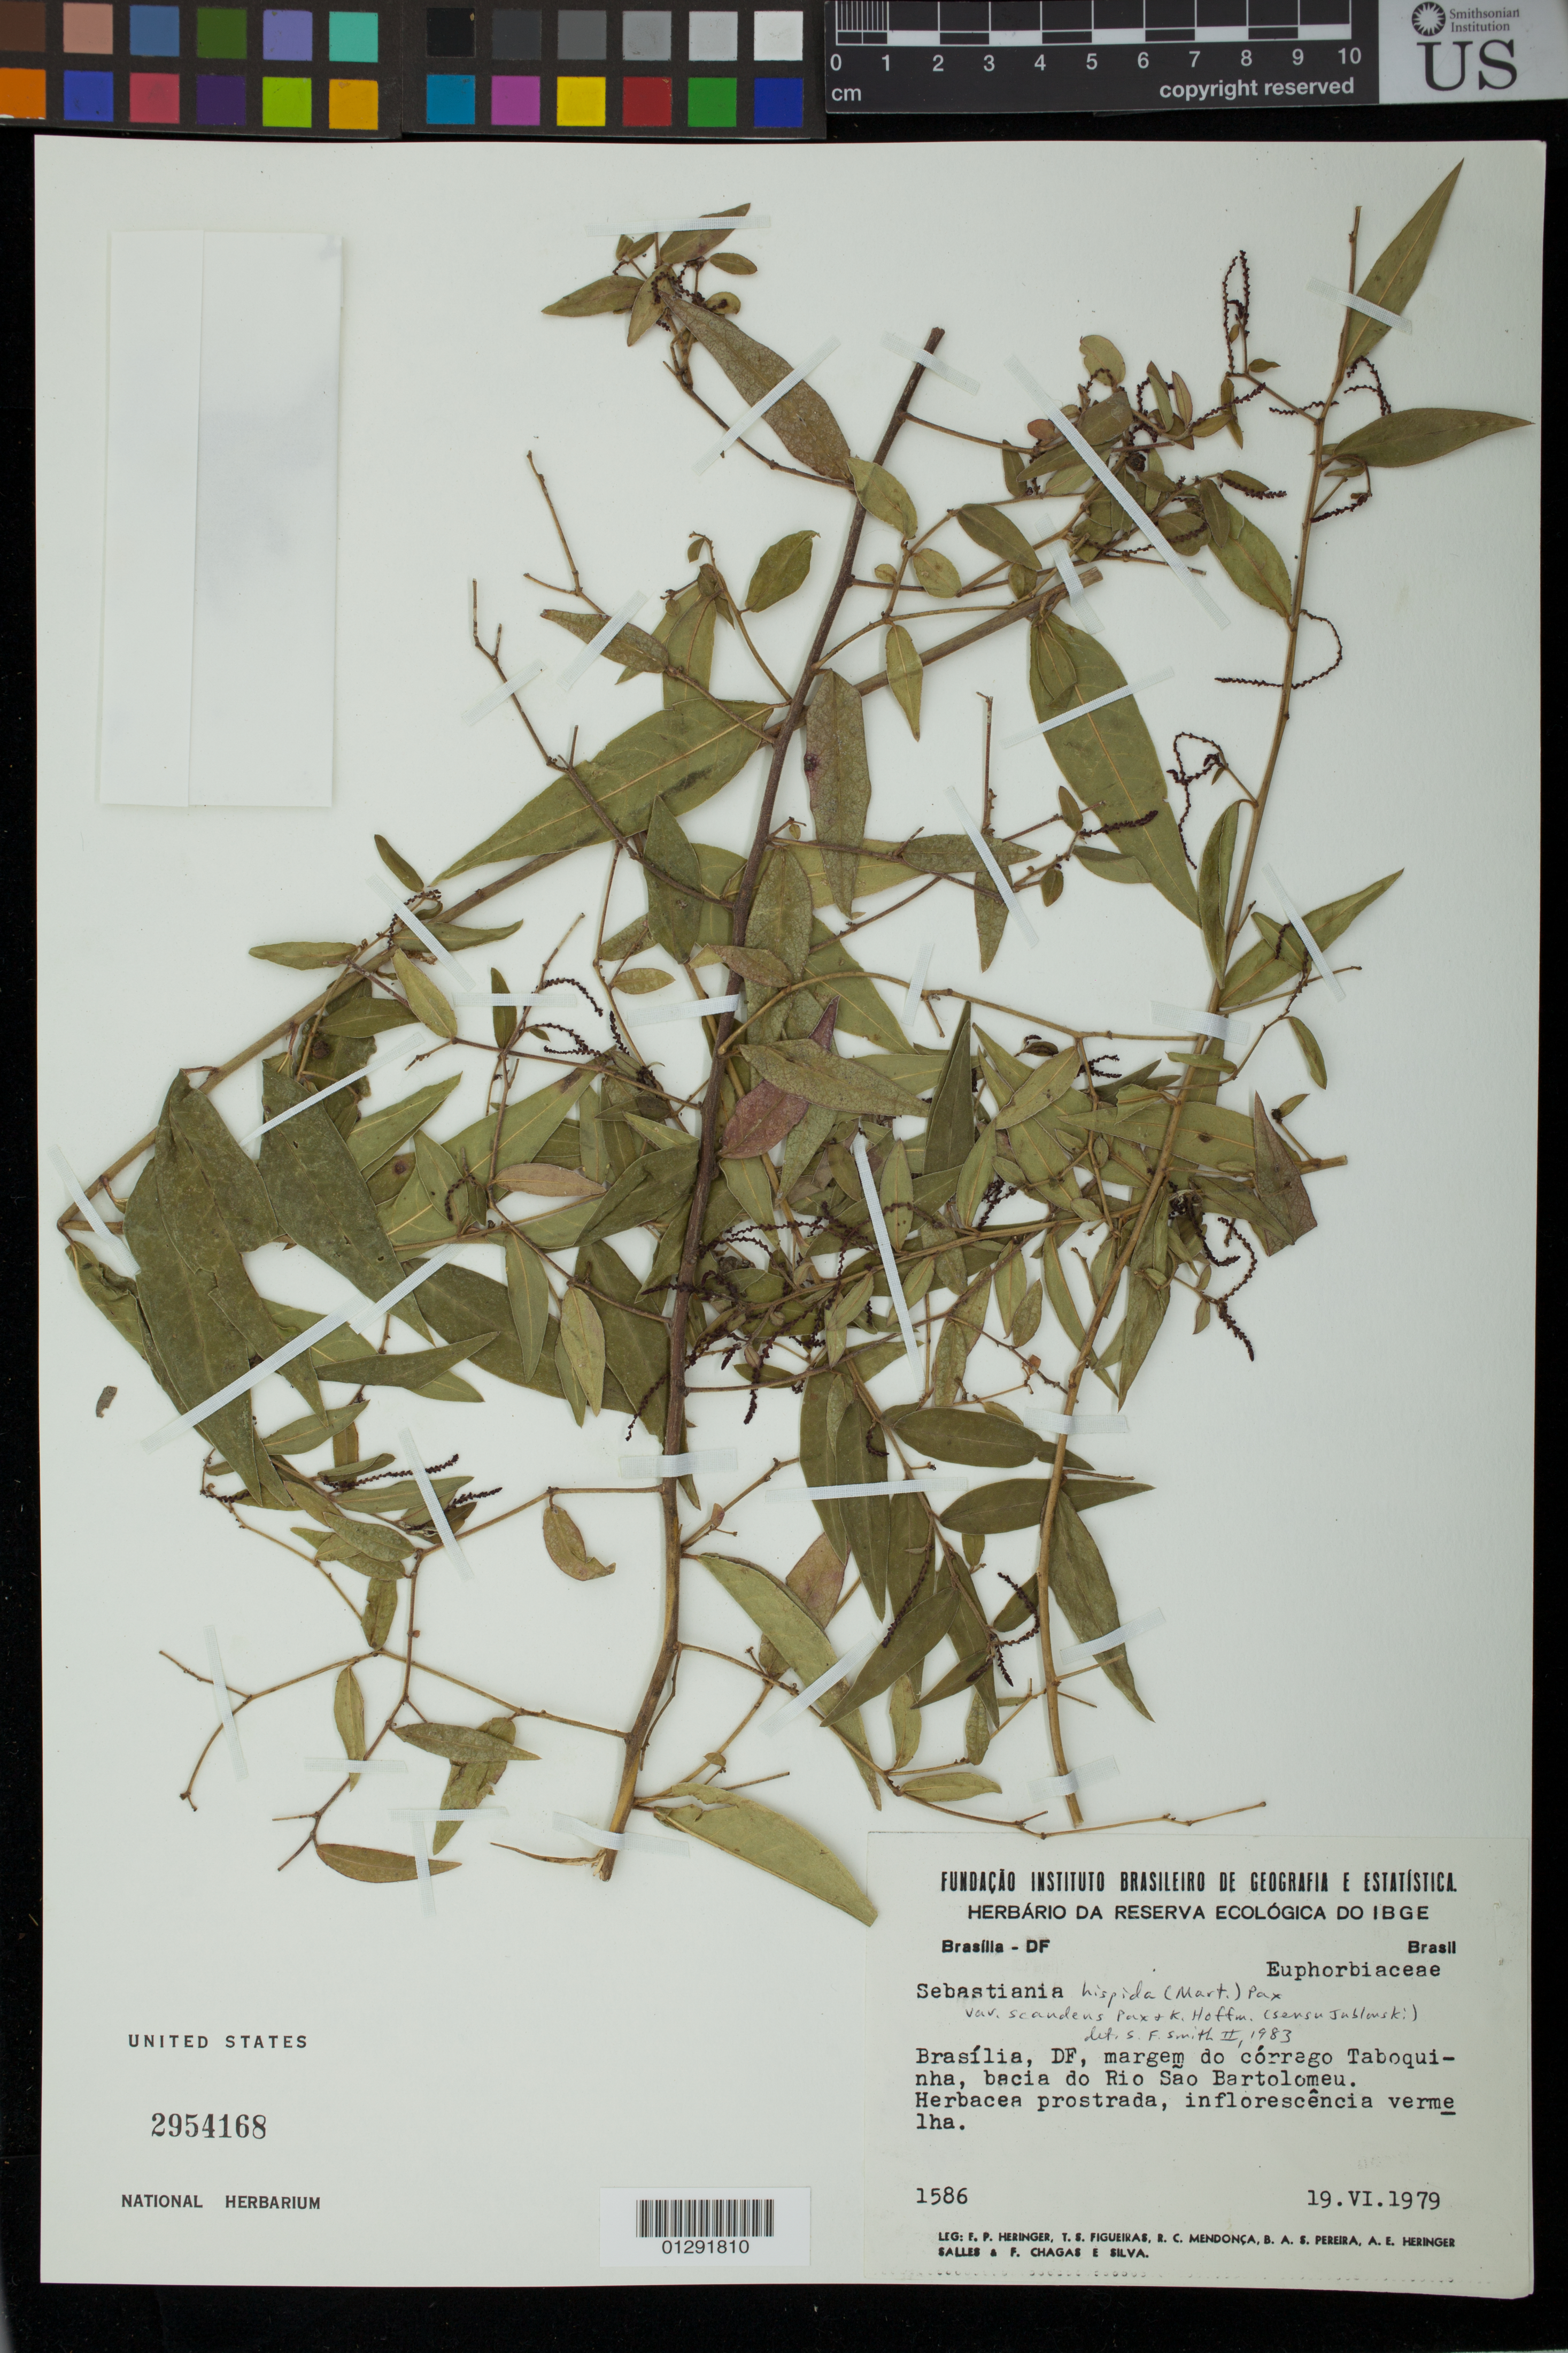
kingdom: Plantae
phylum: Tracheophyta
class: Magnoliopsida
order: Malpighiales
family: Euphorbiaceae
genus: Sebastiania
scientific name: Sebastiania scandens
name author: (Pax & K. Hoffm.) Jablonski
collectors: E. P. Heringer, T. S. Figueiras, R. C. Mendonça & B. A. S. Pereira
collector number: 1586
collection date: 1979-06-19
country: Brazil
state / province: Distrito Federal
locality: Brasilia, DF, margem do corrego taboquinha, bacia do Rio Sao Bartolomeu. Herbacen prostrade, inflorescencia vermelha.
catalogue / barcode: US 2954168